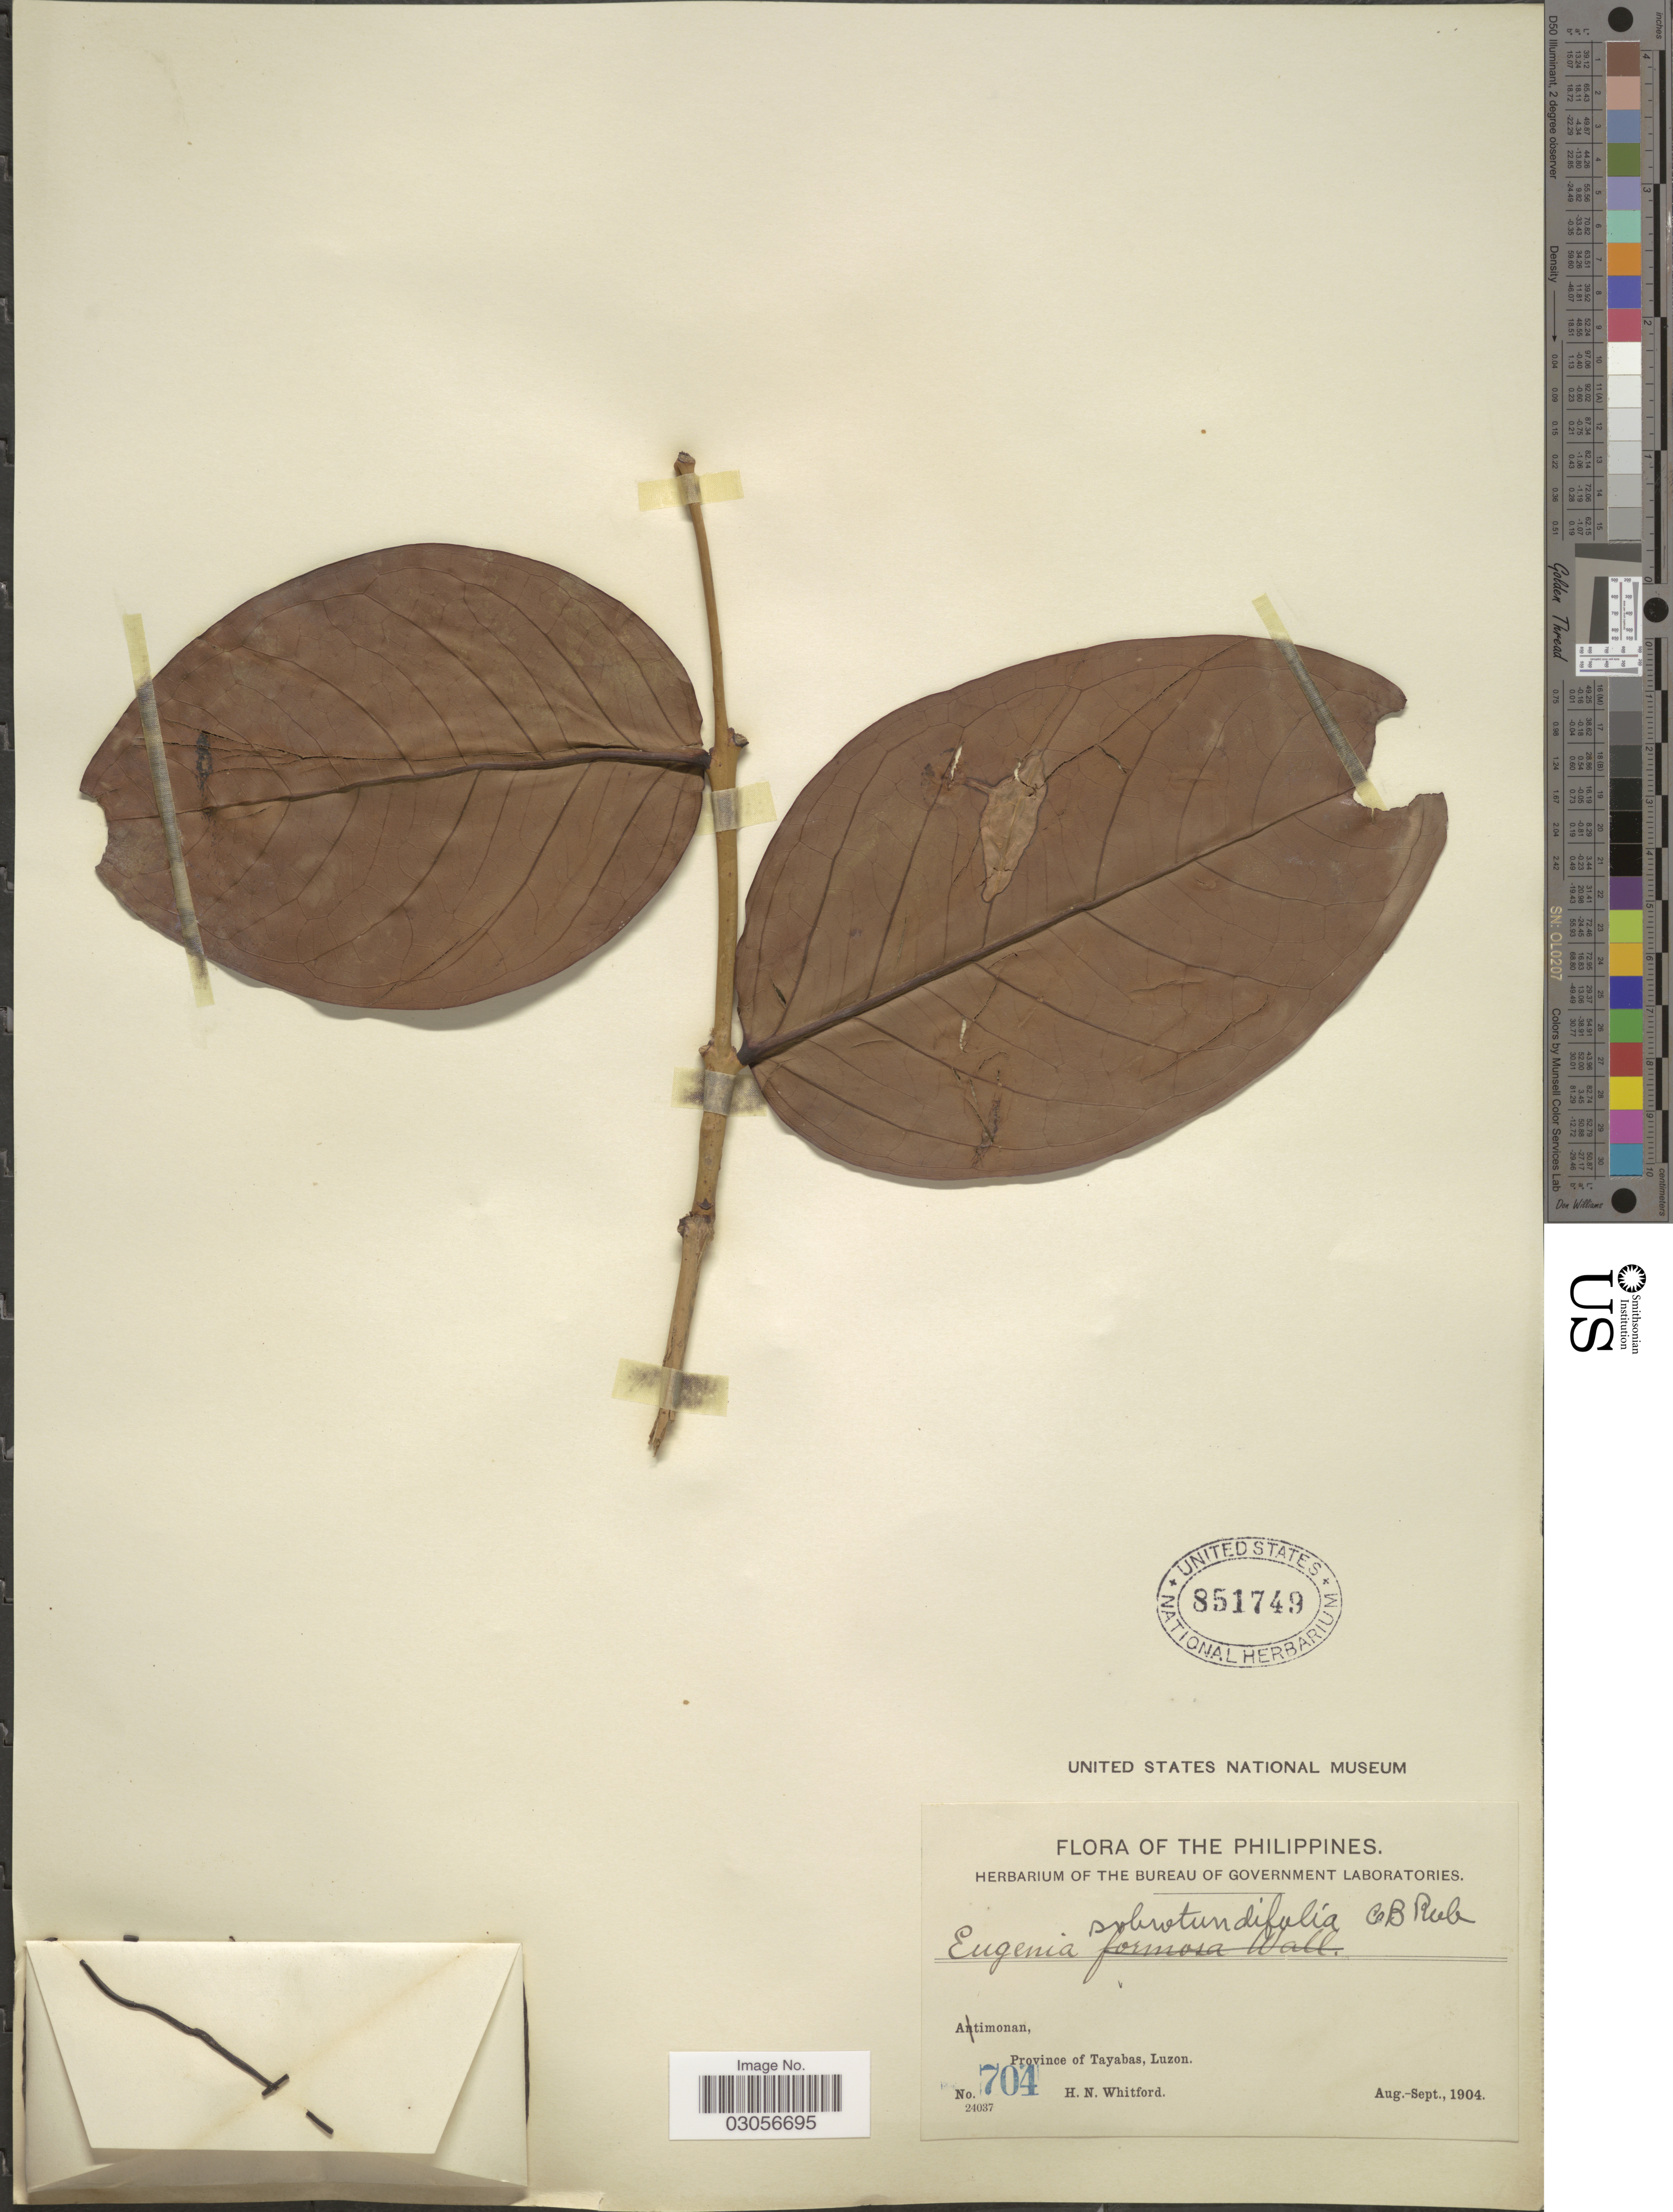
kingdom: Plantae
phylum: Tracheophyta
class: Magnoliopsida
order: Myrtales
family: Myrtaceae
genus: Syzygium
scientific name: Syzygium subrotundifolium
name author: (C.B. Rob.) Merr.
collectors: H. N. Whitford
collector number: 704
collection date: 1904-08/1904-09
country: Philippines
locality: Atimonan, Province of Tayabas, Luzon.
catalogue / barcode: US 851749